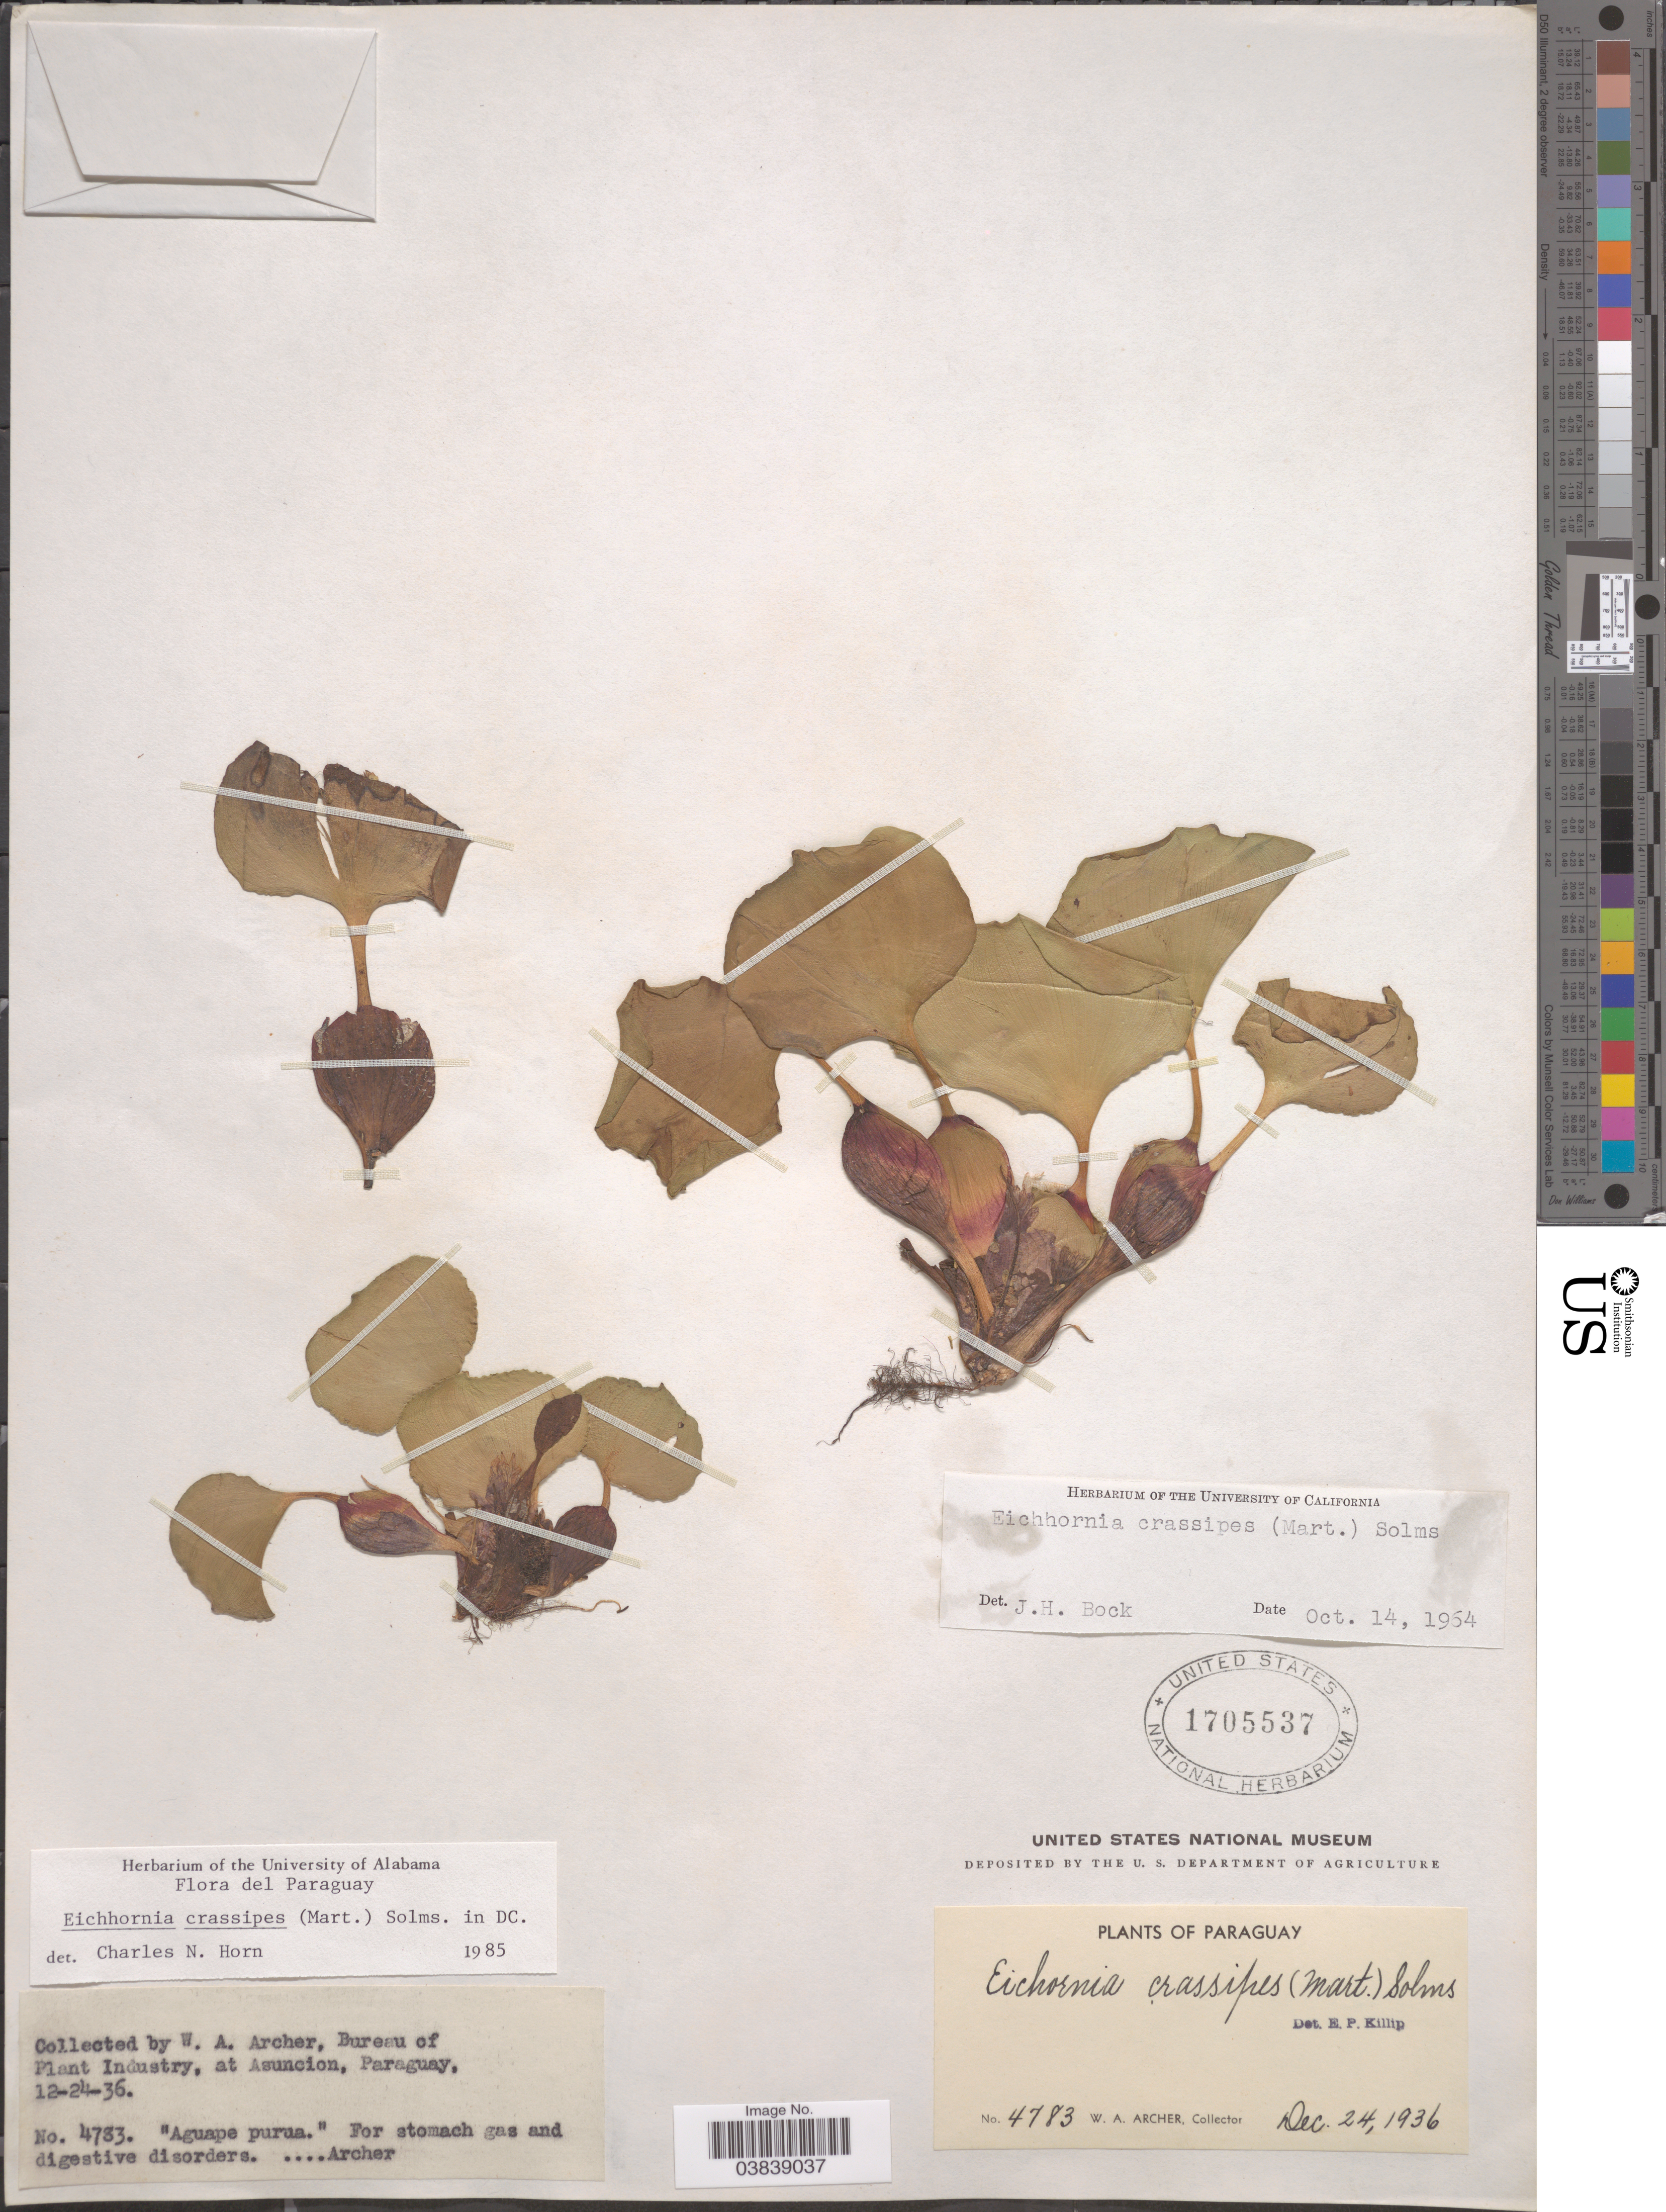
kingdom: Plantae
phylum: Tracheophyta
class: Liliopsida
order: Commelinales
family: Pontederiaceae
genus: Eichhornia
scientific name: Eichhornia crassipes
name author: (Mart.) Solms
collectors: W. Archer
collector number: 4783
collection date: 1936-12-24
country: Paraguay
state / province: Asuncion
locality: Bureau of Plant Industry, at Asuncion, Paraguay.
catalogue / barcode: US 1705537